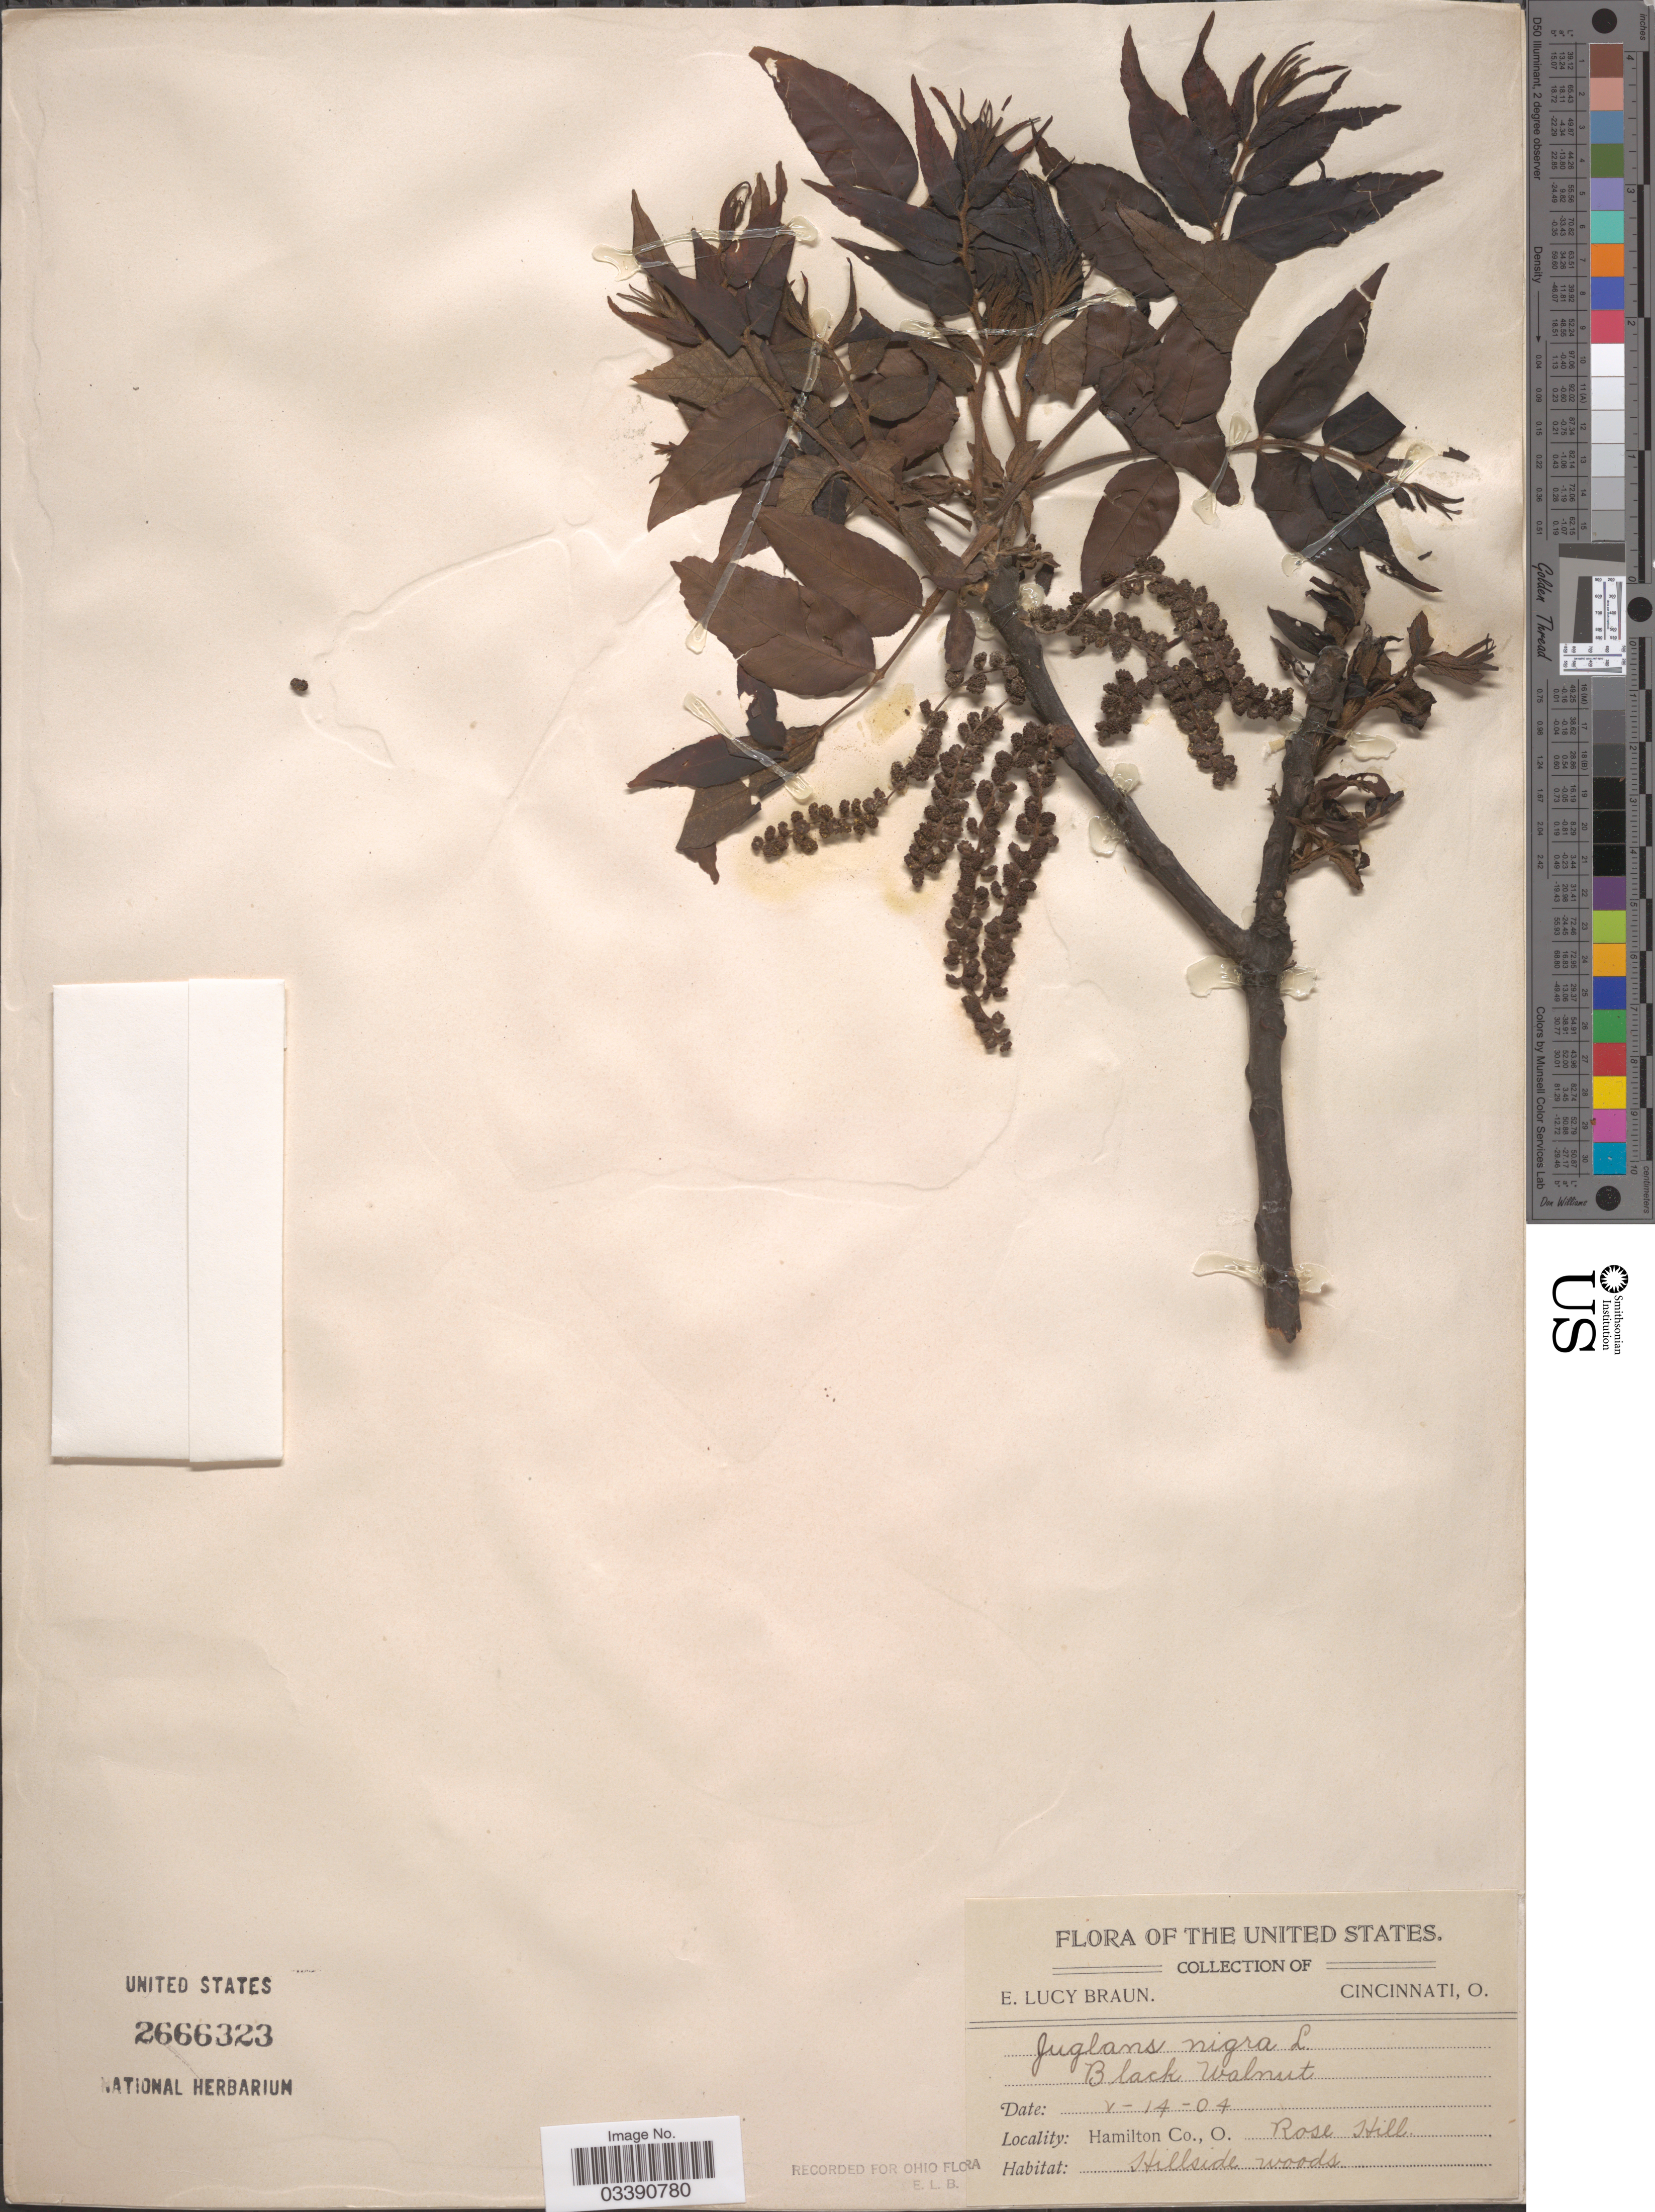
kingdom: Plantae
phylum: Tracheophyta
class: Magnoliopsida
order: Fagales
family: Juglandaceae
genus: Juglans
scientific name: Juglans nigra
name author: L.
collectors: E. L. Braun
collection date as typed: Transcribed d/m/y: 14/5/4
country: United States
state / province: Ohio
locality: Hamilton Co., Rose Hill.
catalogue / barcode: US 2666323